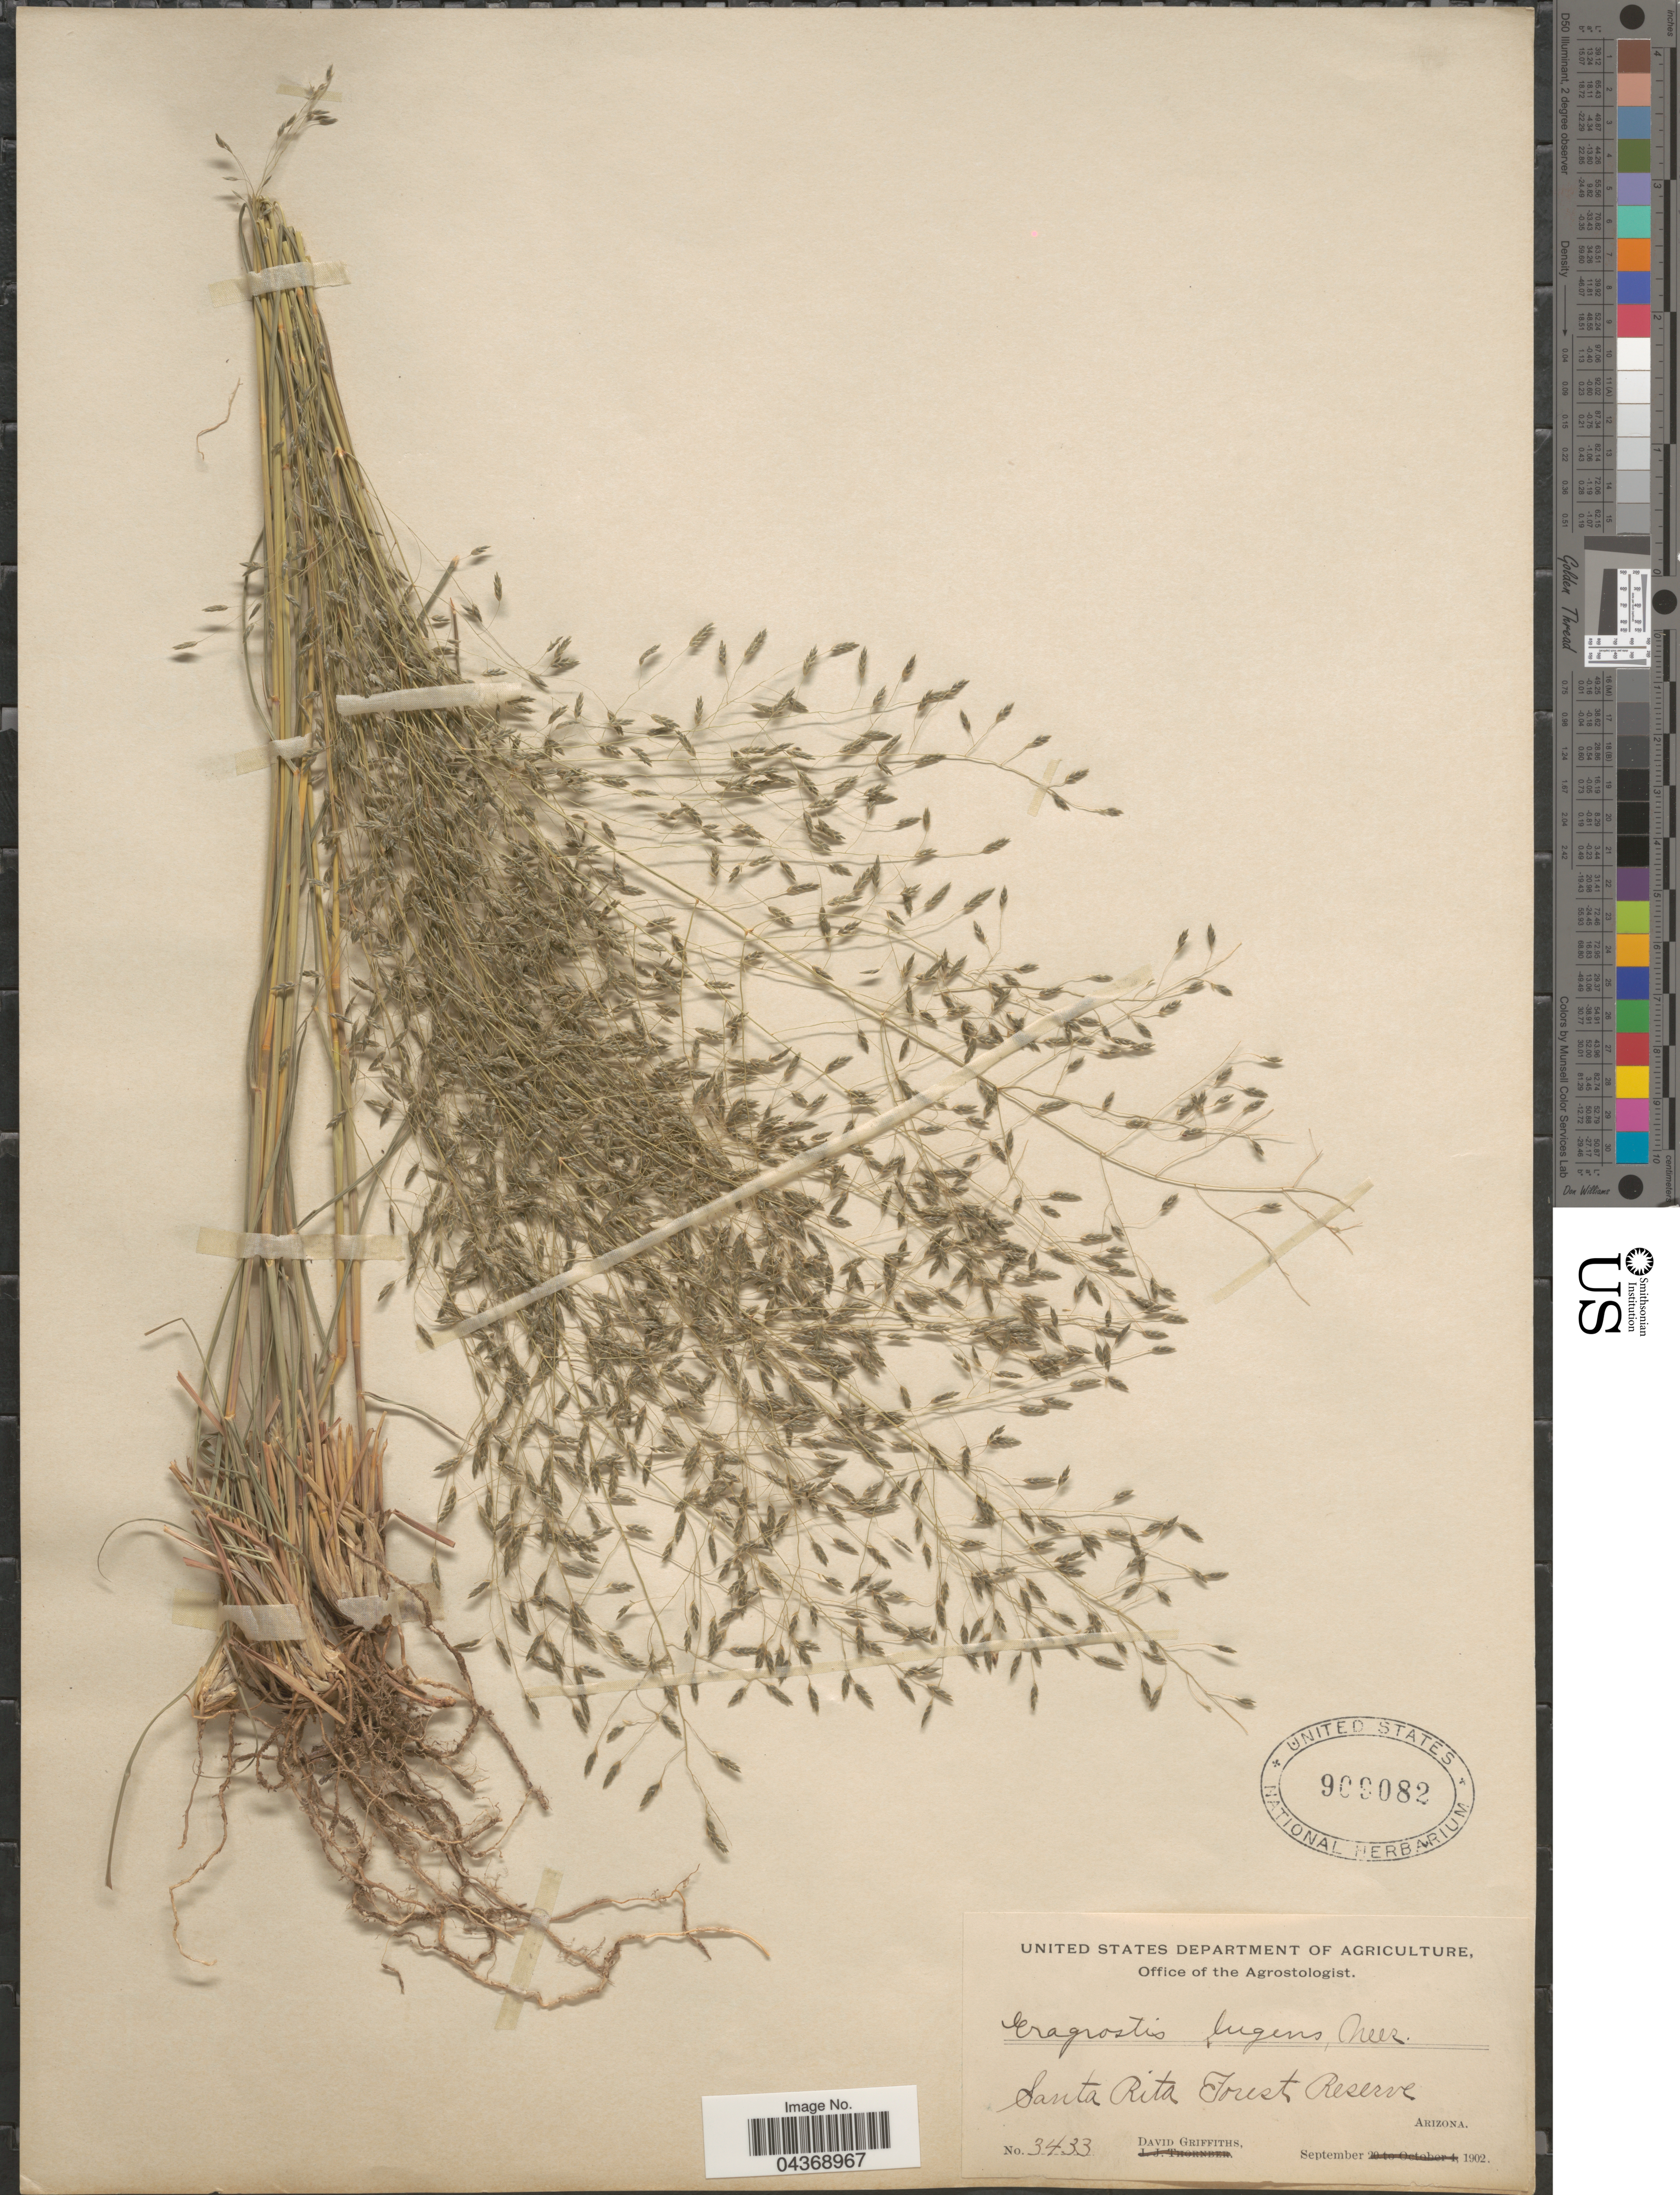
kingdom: Plantae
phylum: Tracheophyta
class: Liliopsida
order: Poales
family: Poaceae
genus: Eragrostis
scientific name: Eragrostis intermedia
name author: Hitchc.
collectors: D. Griffiths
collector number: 3433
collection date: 1902-09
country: United States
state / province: Arizona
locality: Santa Rita Forest Reserve.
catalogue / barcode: US 909082